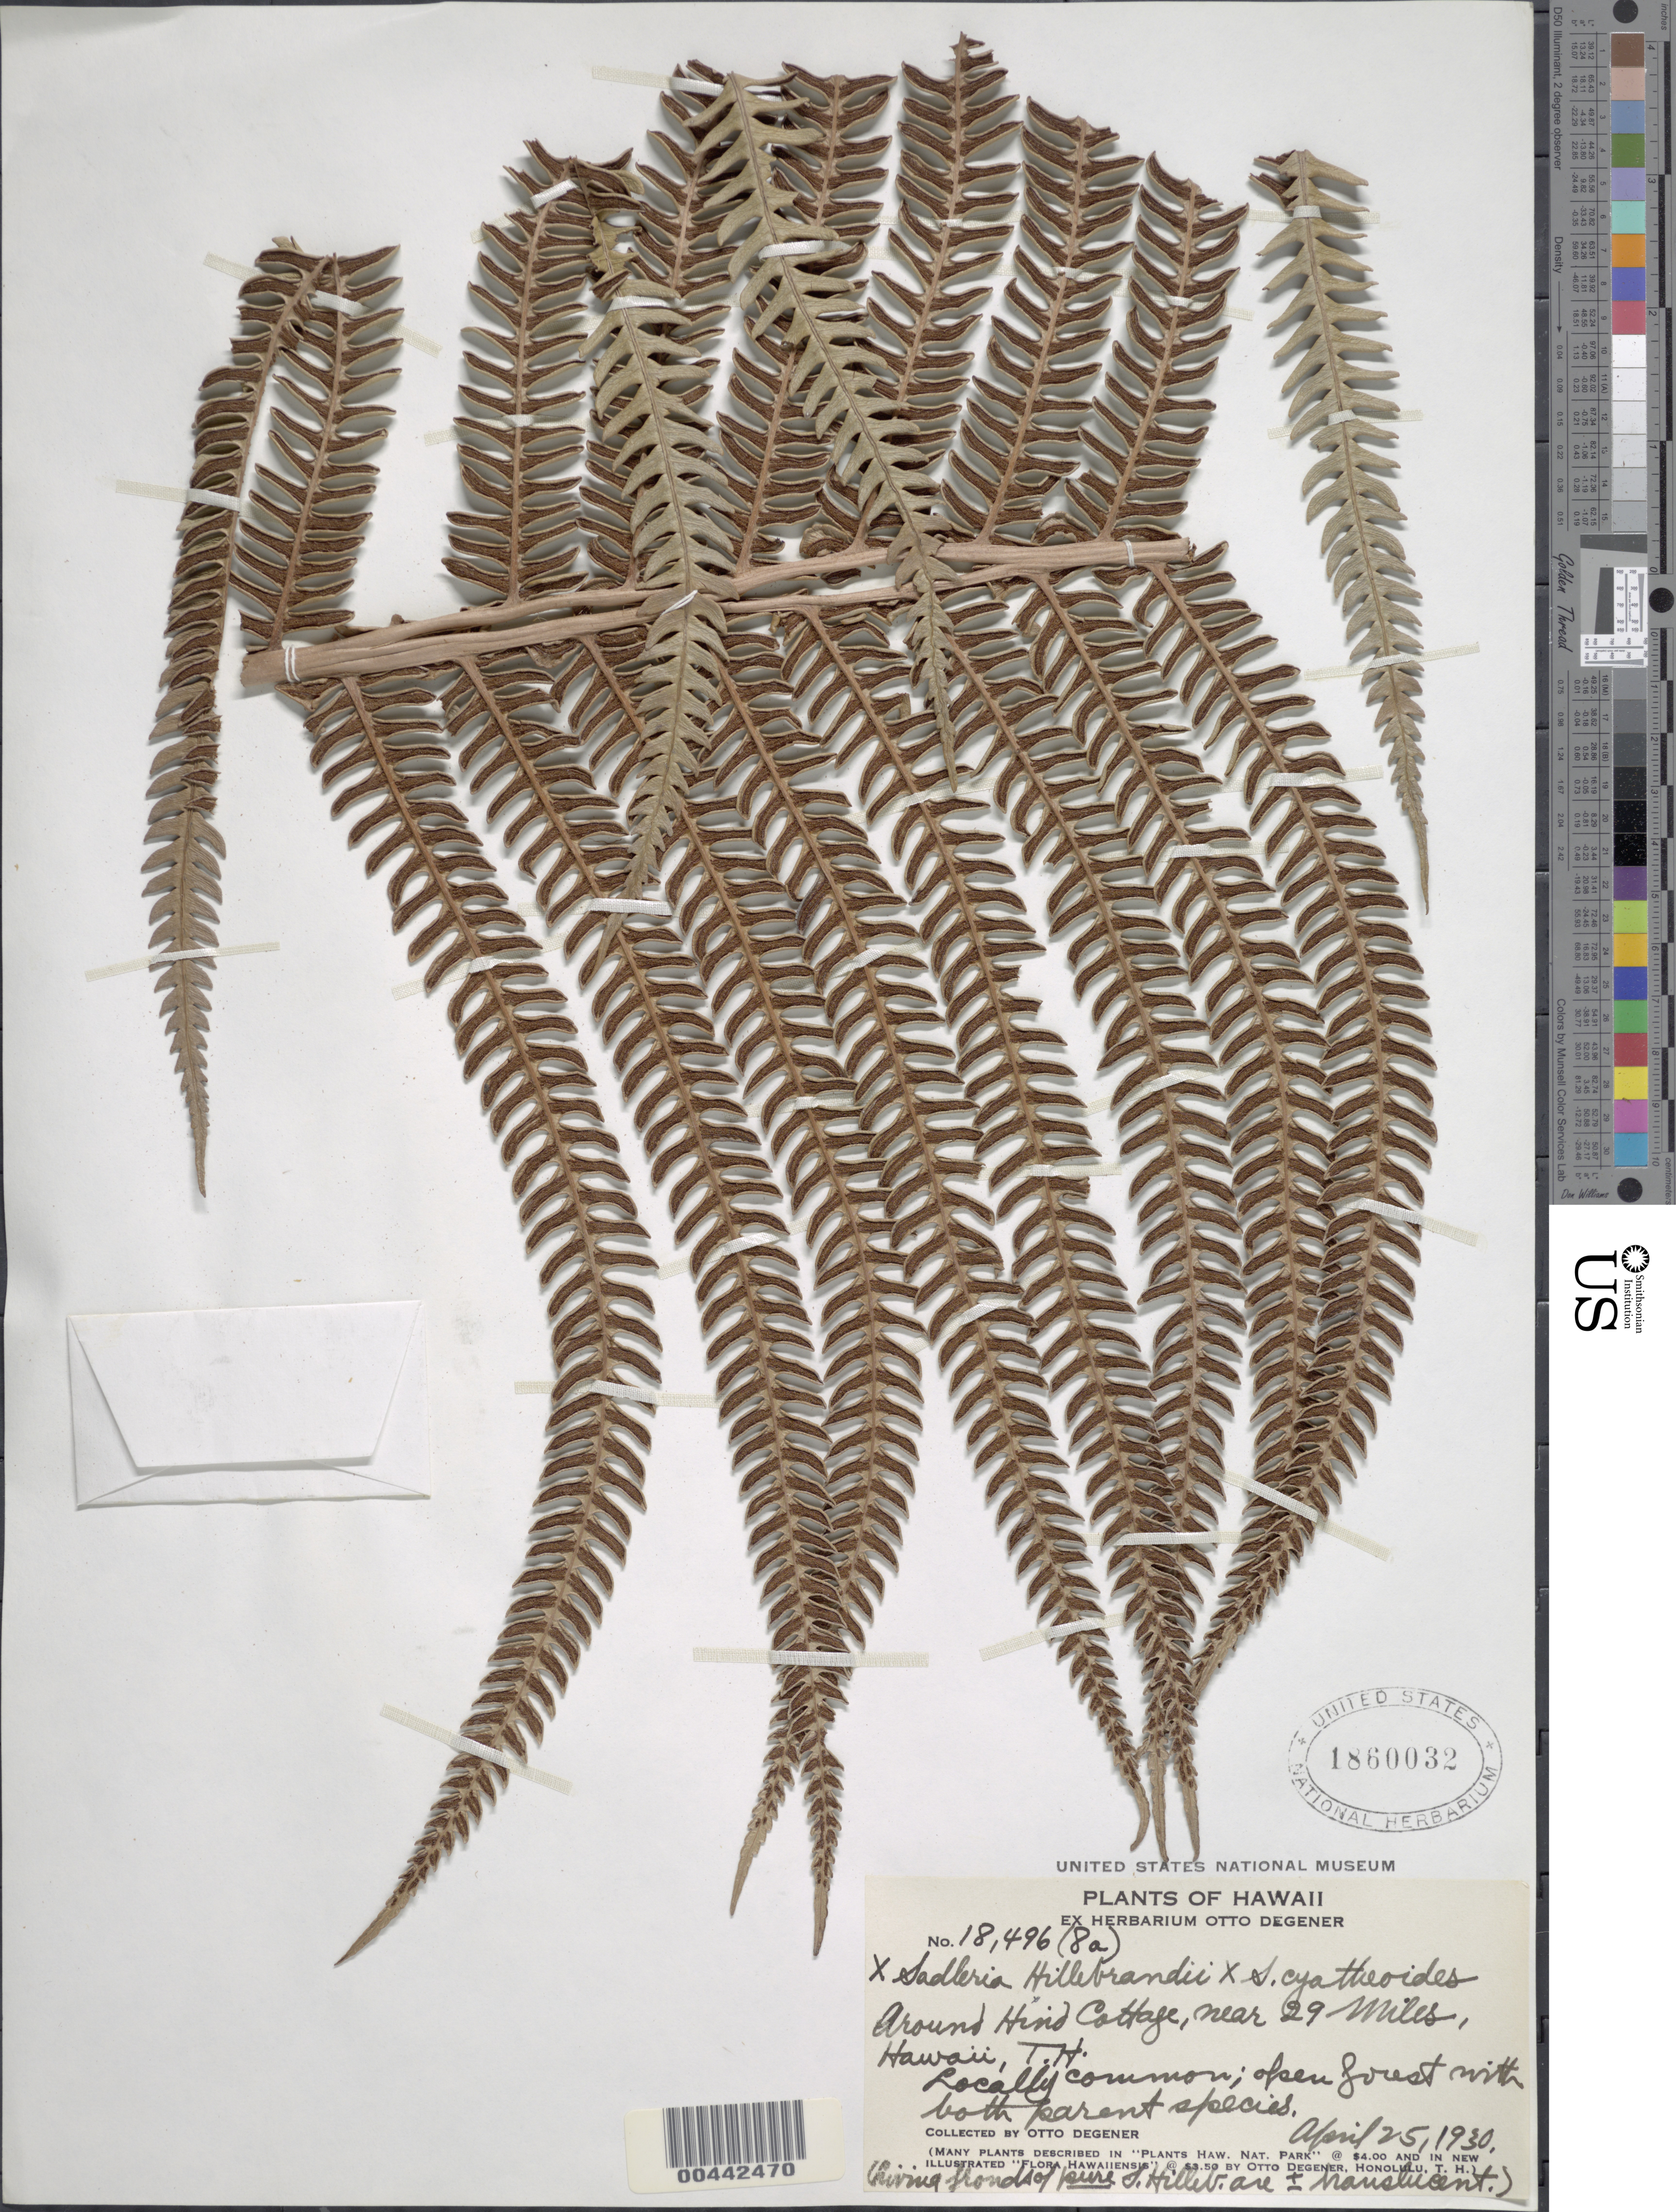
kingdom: Plantae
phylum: Tracheophyta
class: Polypodiopsida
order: Polypodiales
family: Blechnaceae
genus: Sadleria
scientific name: Sadleria cyatheoides x S. hillebrandii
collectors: O. Degener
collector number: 18496(8a)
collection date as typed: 25 Apr 1930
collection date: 1930-04-25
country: United States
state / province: Hawaii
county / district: Hawaii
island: Hawaii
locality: Around Hind Cottage, near 29 Miles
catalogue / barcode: US 1860032